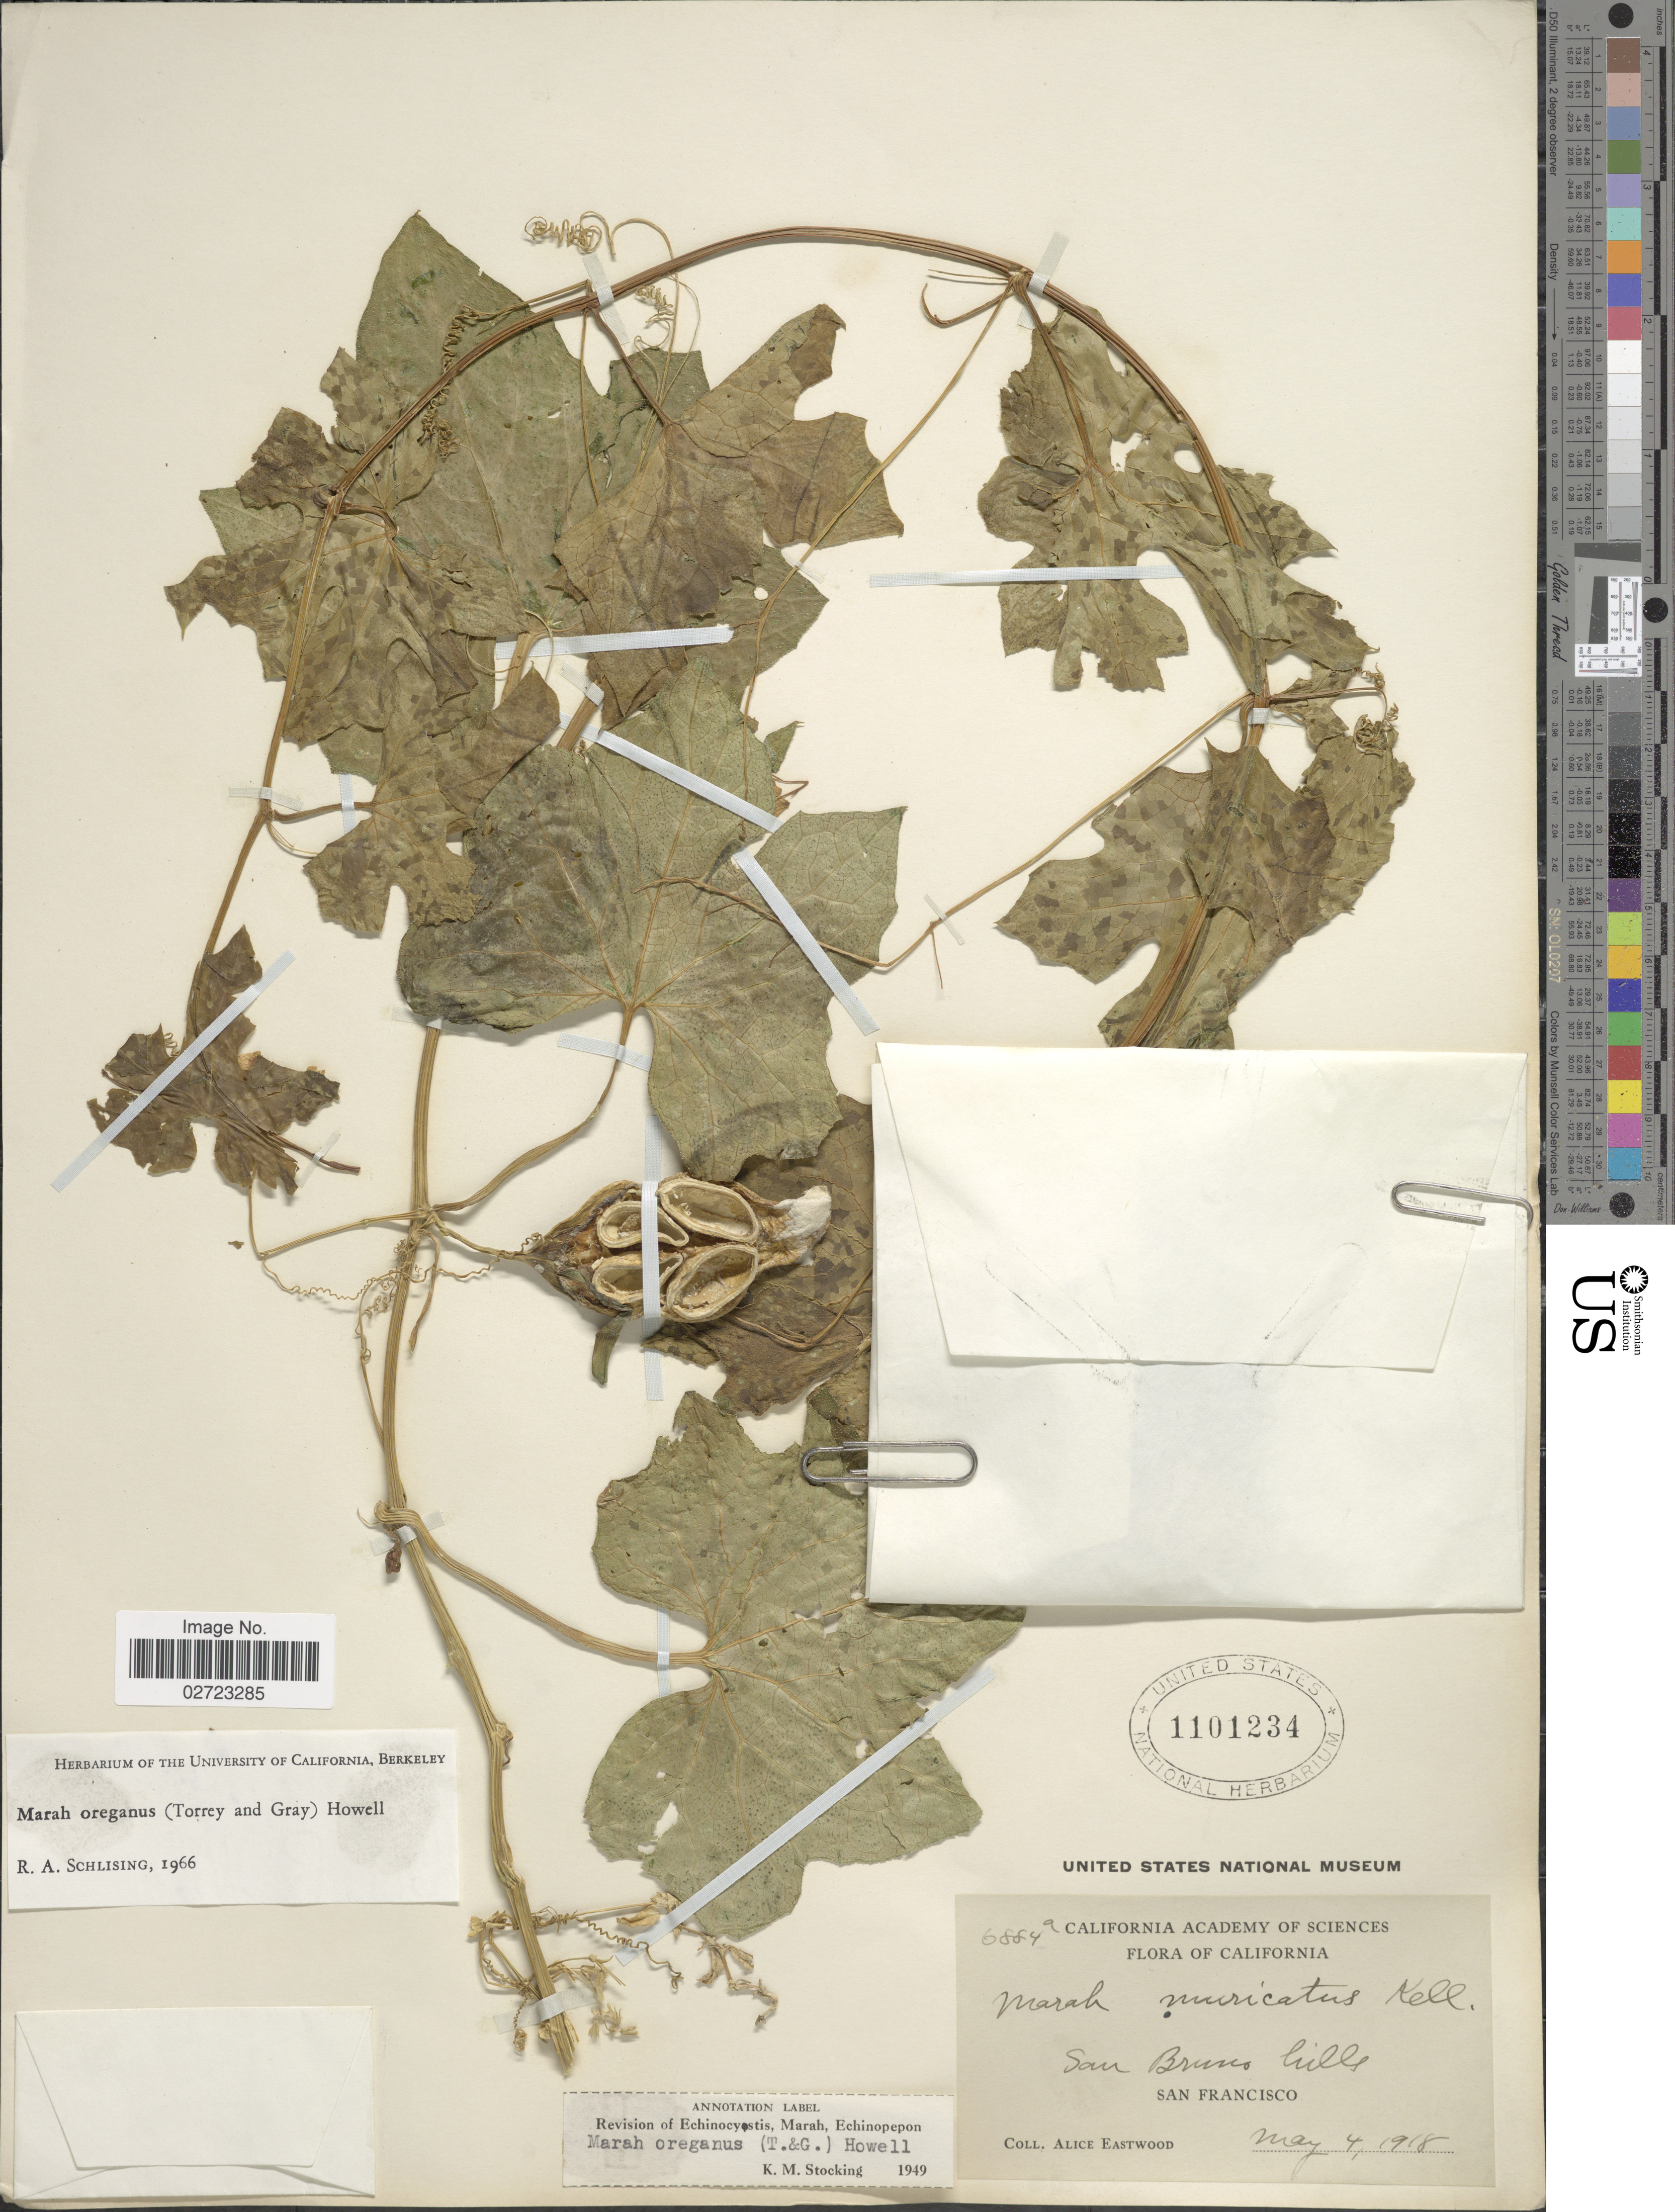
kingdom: Plantae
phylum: Tracheophyta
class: Magnoliopsida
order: Cucurbitales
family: Cucurbitaceae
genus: Marah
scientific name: Marah oregana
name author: (Torr. & A. Gray) Howell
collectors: A. Eastwood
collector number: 6884a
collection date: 1918-05-04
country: United States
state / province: California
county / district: San Francisco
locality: San Bruno hills, San Francisco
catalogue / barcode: US 1101234